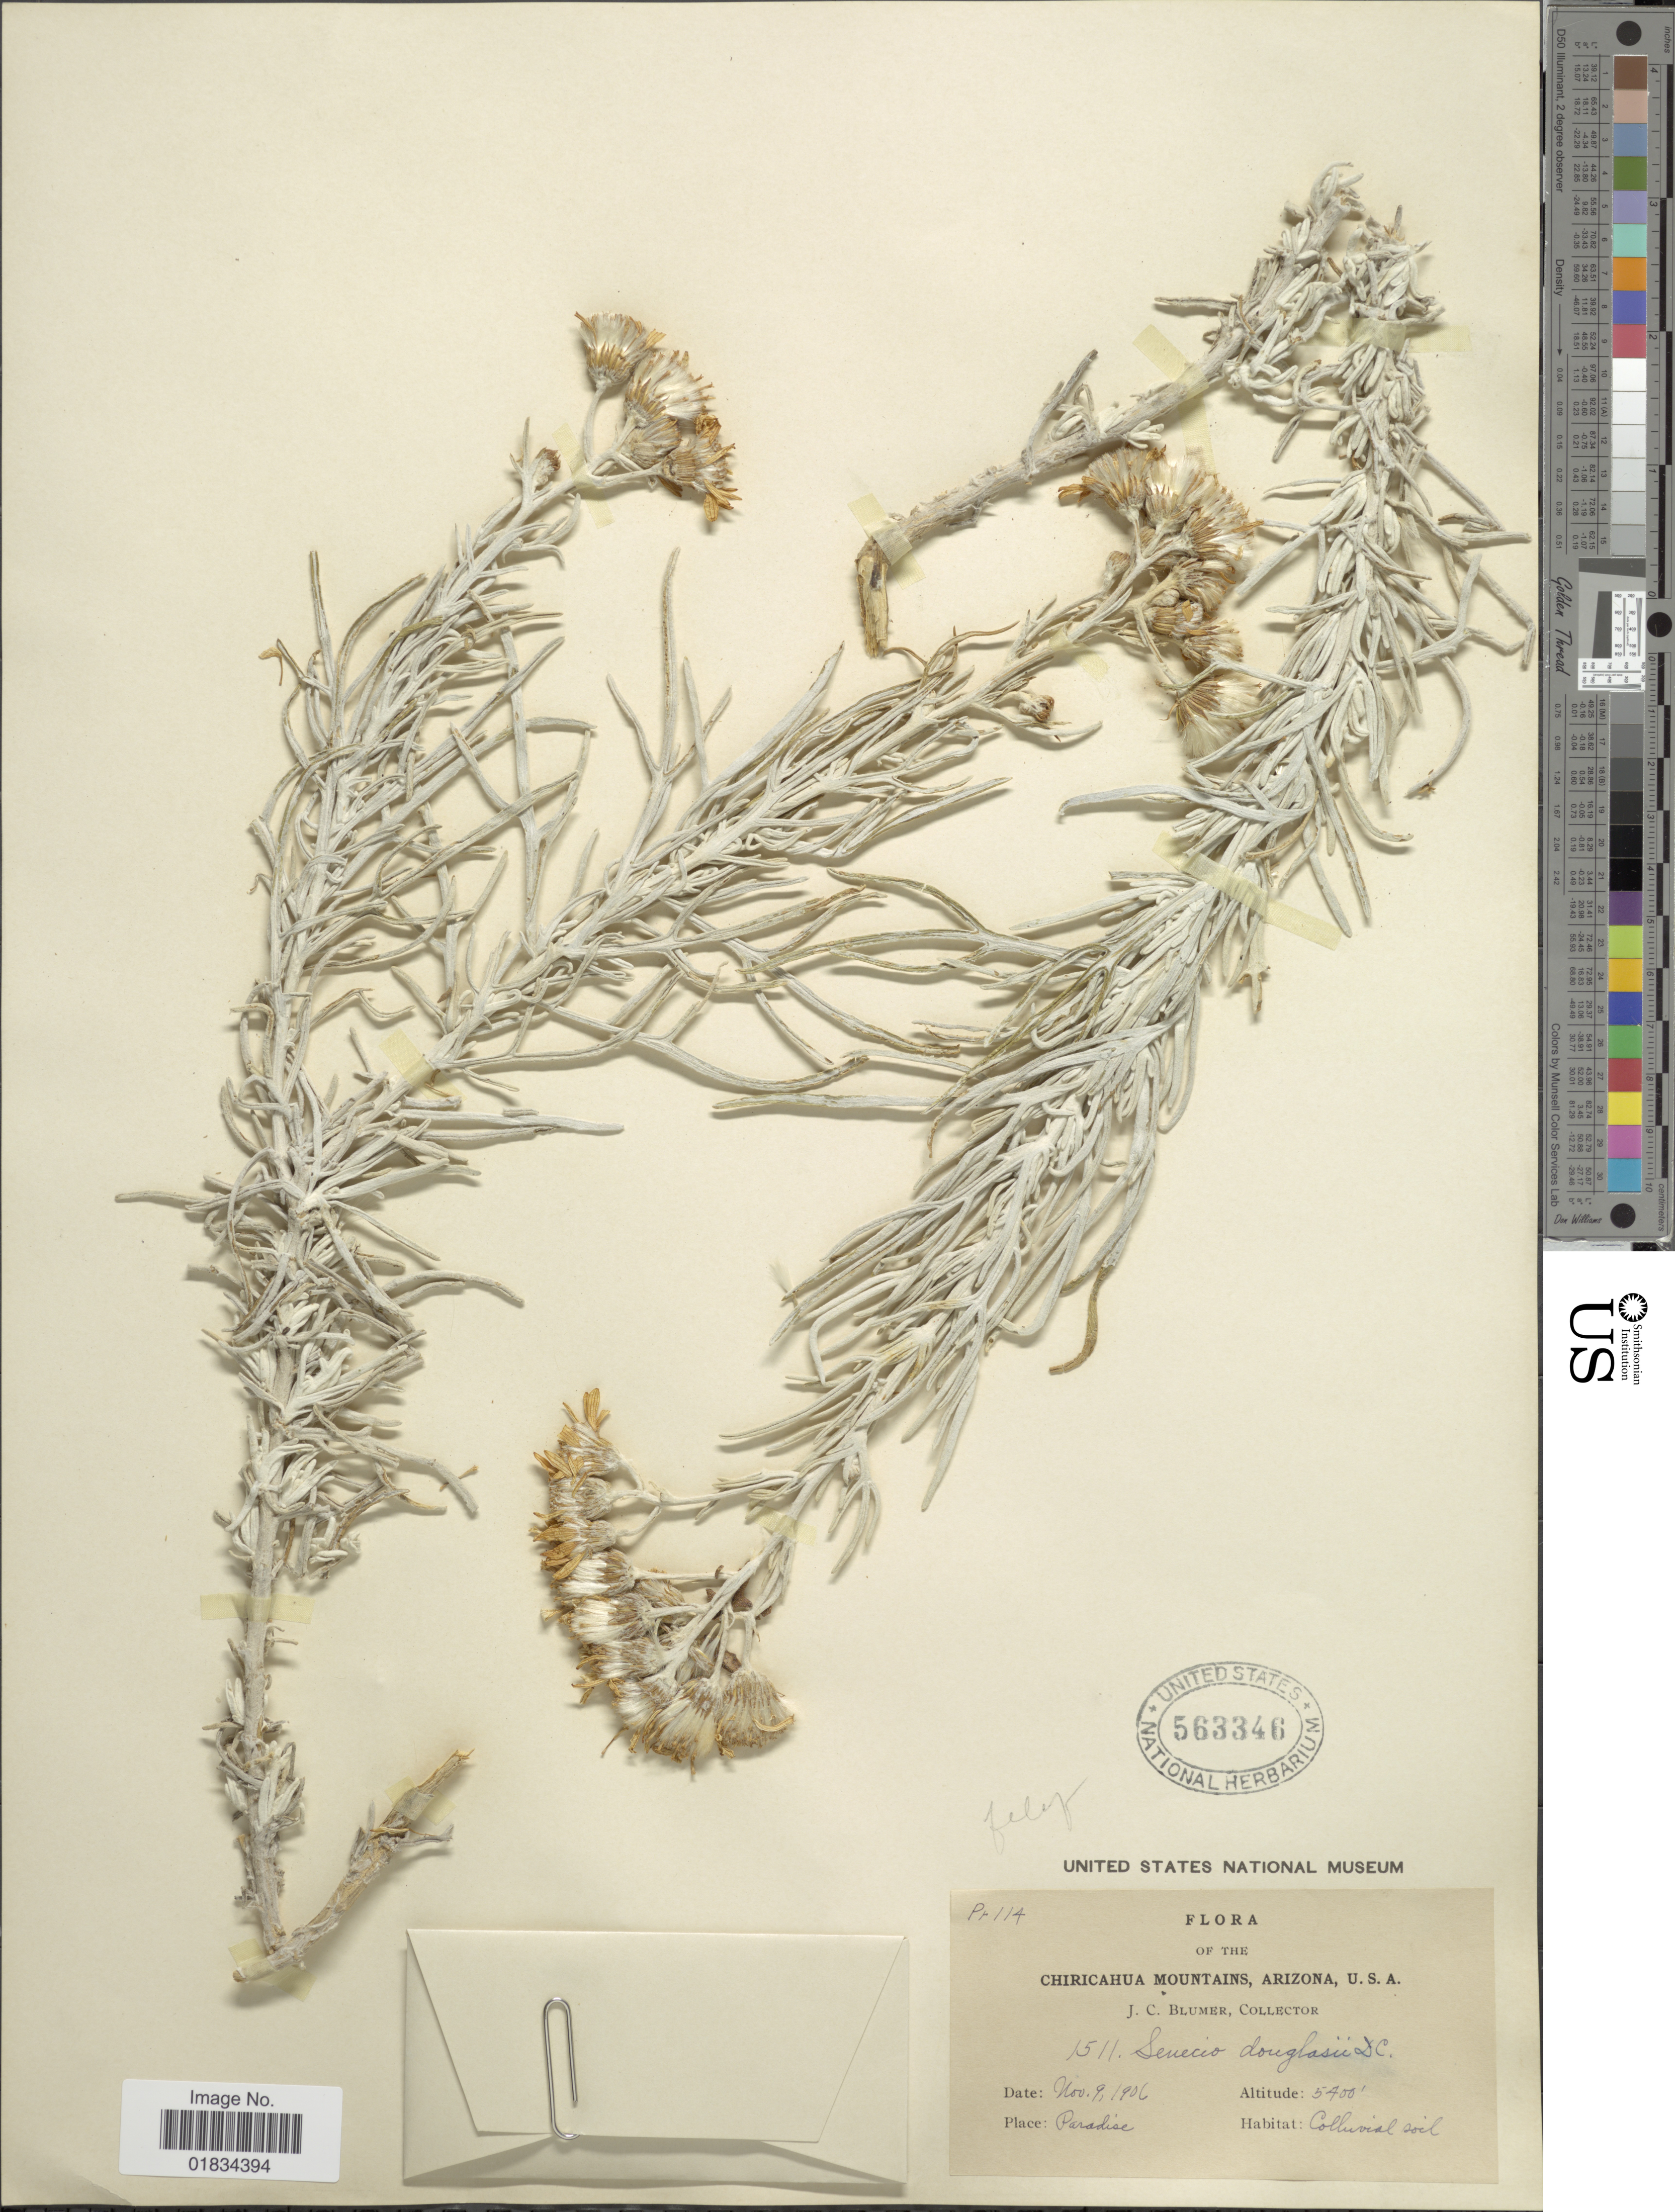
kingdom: Plantae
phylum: Tracheophyta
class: Magnoliopsida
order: Asterales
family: Asteraceae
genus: Senecio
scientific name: Senecio flaccidus var. flaccidus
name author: Less.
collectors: J. C. Blumer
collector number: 1511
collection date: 1906-11-09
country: United States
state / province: Arizona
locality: Chiricahua Moutains. Place: Paradise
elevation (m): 1646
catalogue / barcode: US 563346